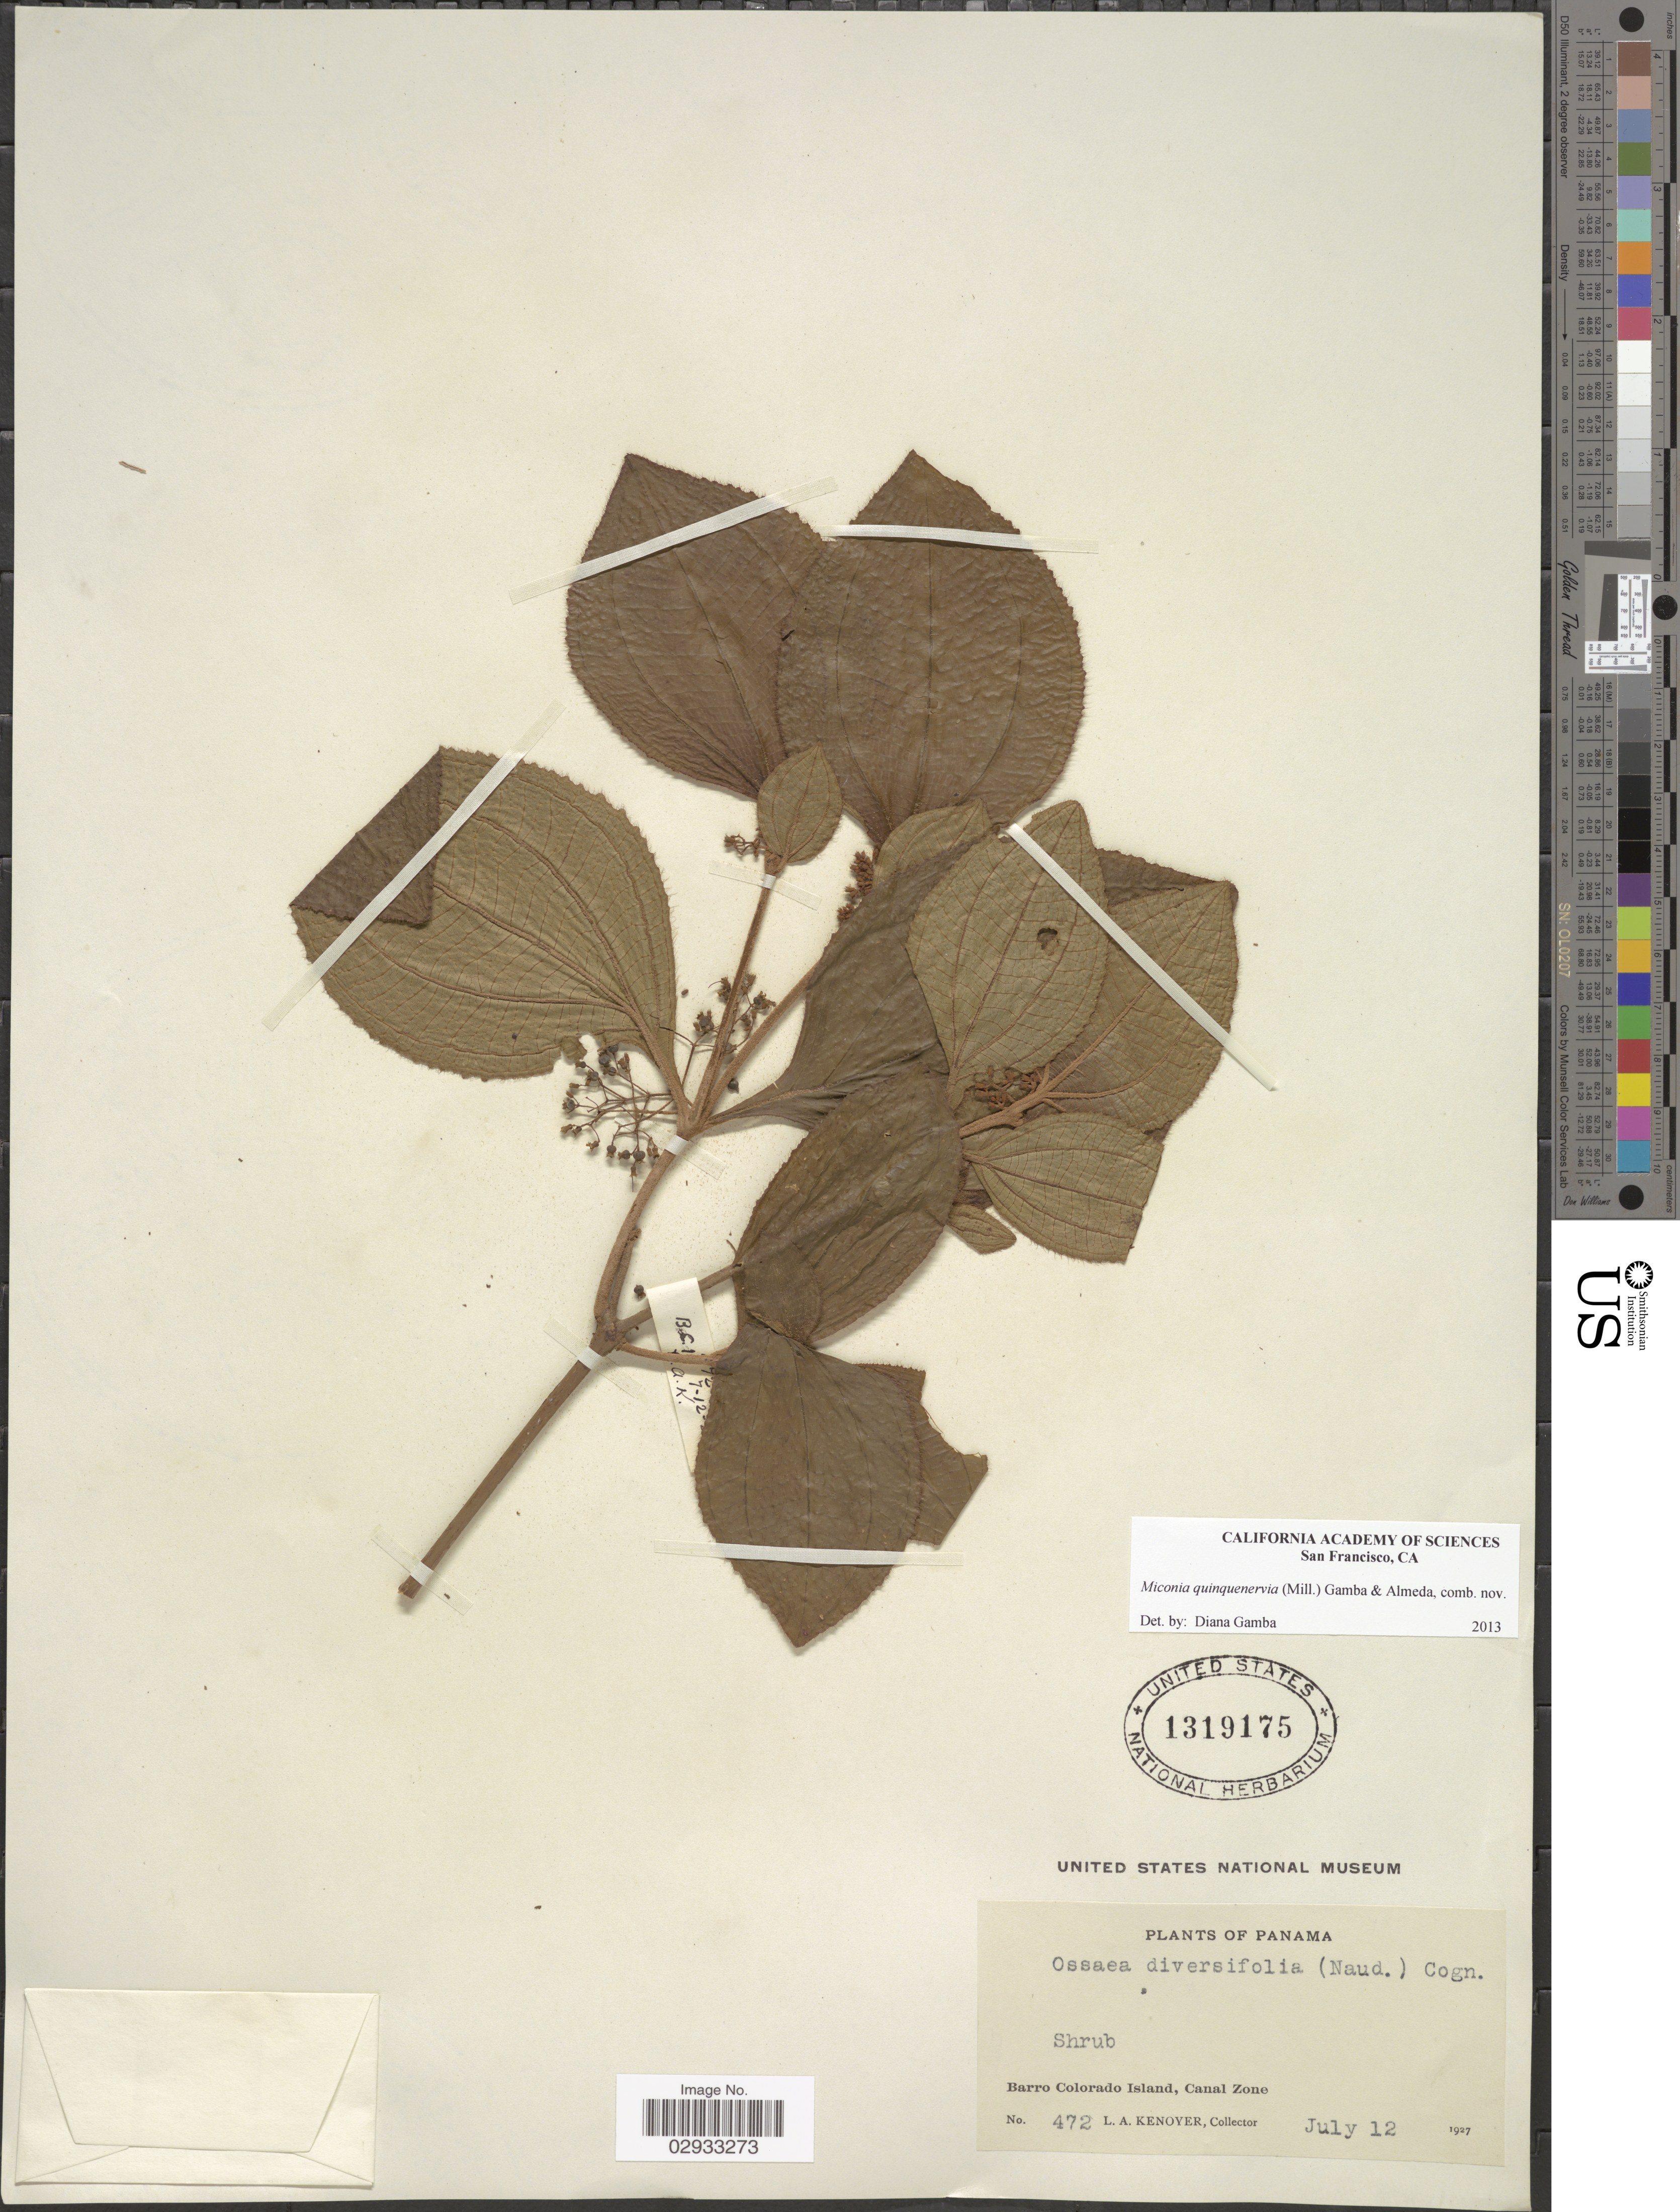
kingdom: Plantae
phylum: Tracheophyta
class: Magnoliopsida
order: Myrtales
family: Melastomataceae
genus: Miconia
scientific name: Miconia quinquenervia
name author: (Mill.) Gamba & Almeda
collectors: L. A. Kenoyer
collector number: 472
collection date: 1927-07-12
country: Panama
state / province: Panamá Oeste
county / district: Canal Zone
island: Barro Colorado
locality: Barro Colorado Island, Canal Zone.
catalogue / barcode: US 1319175